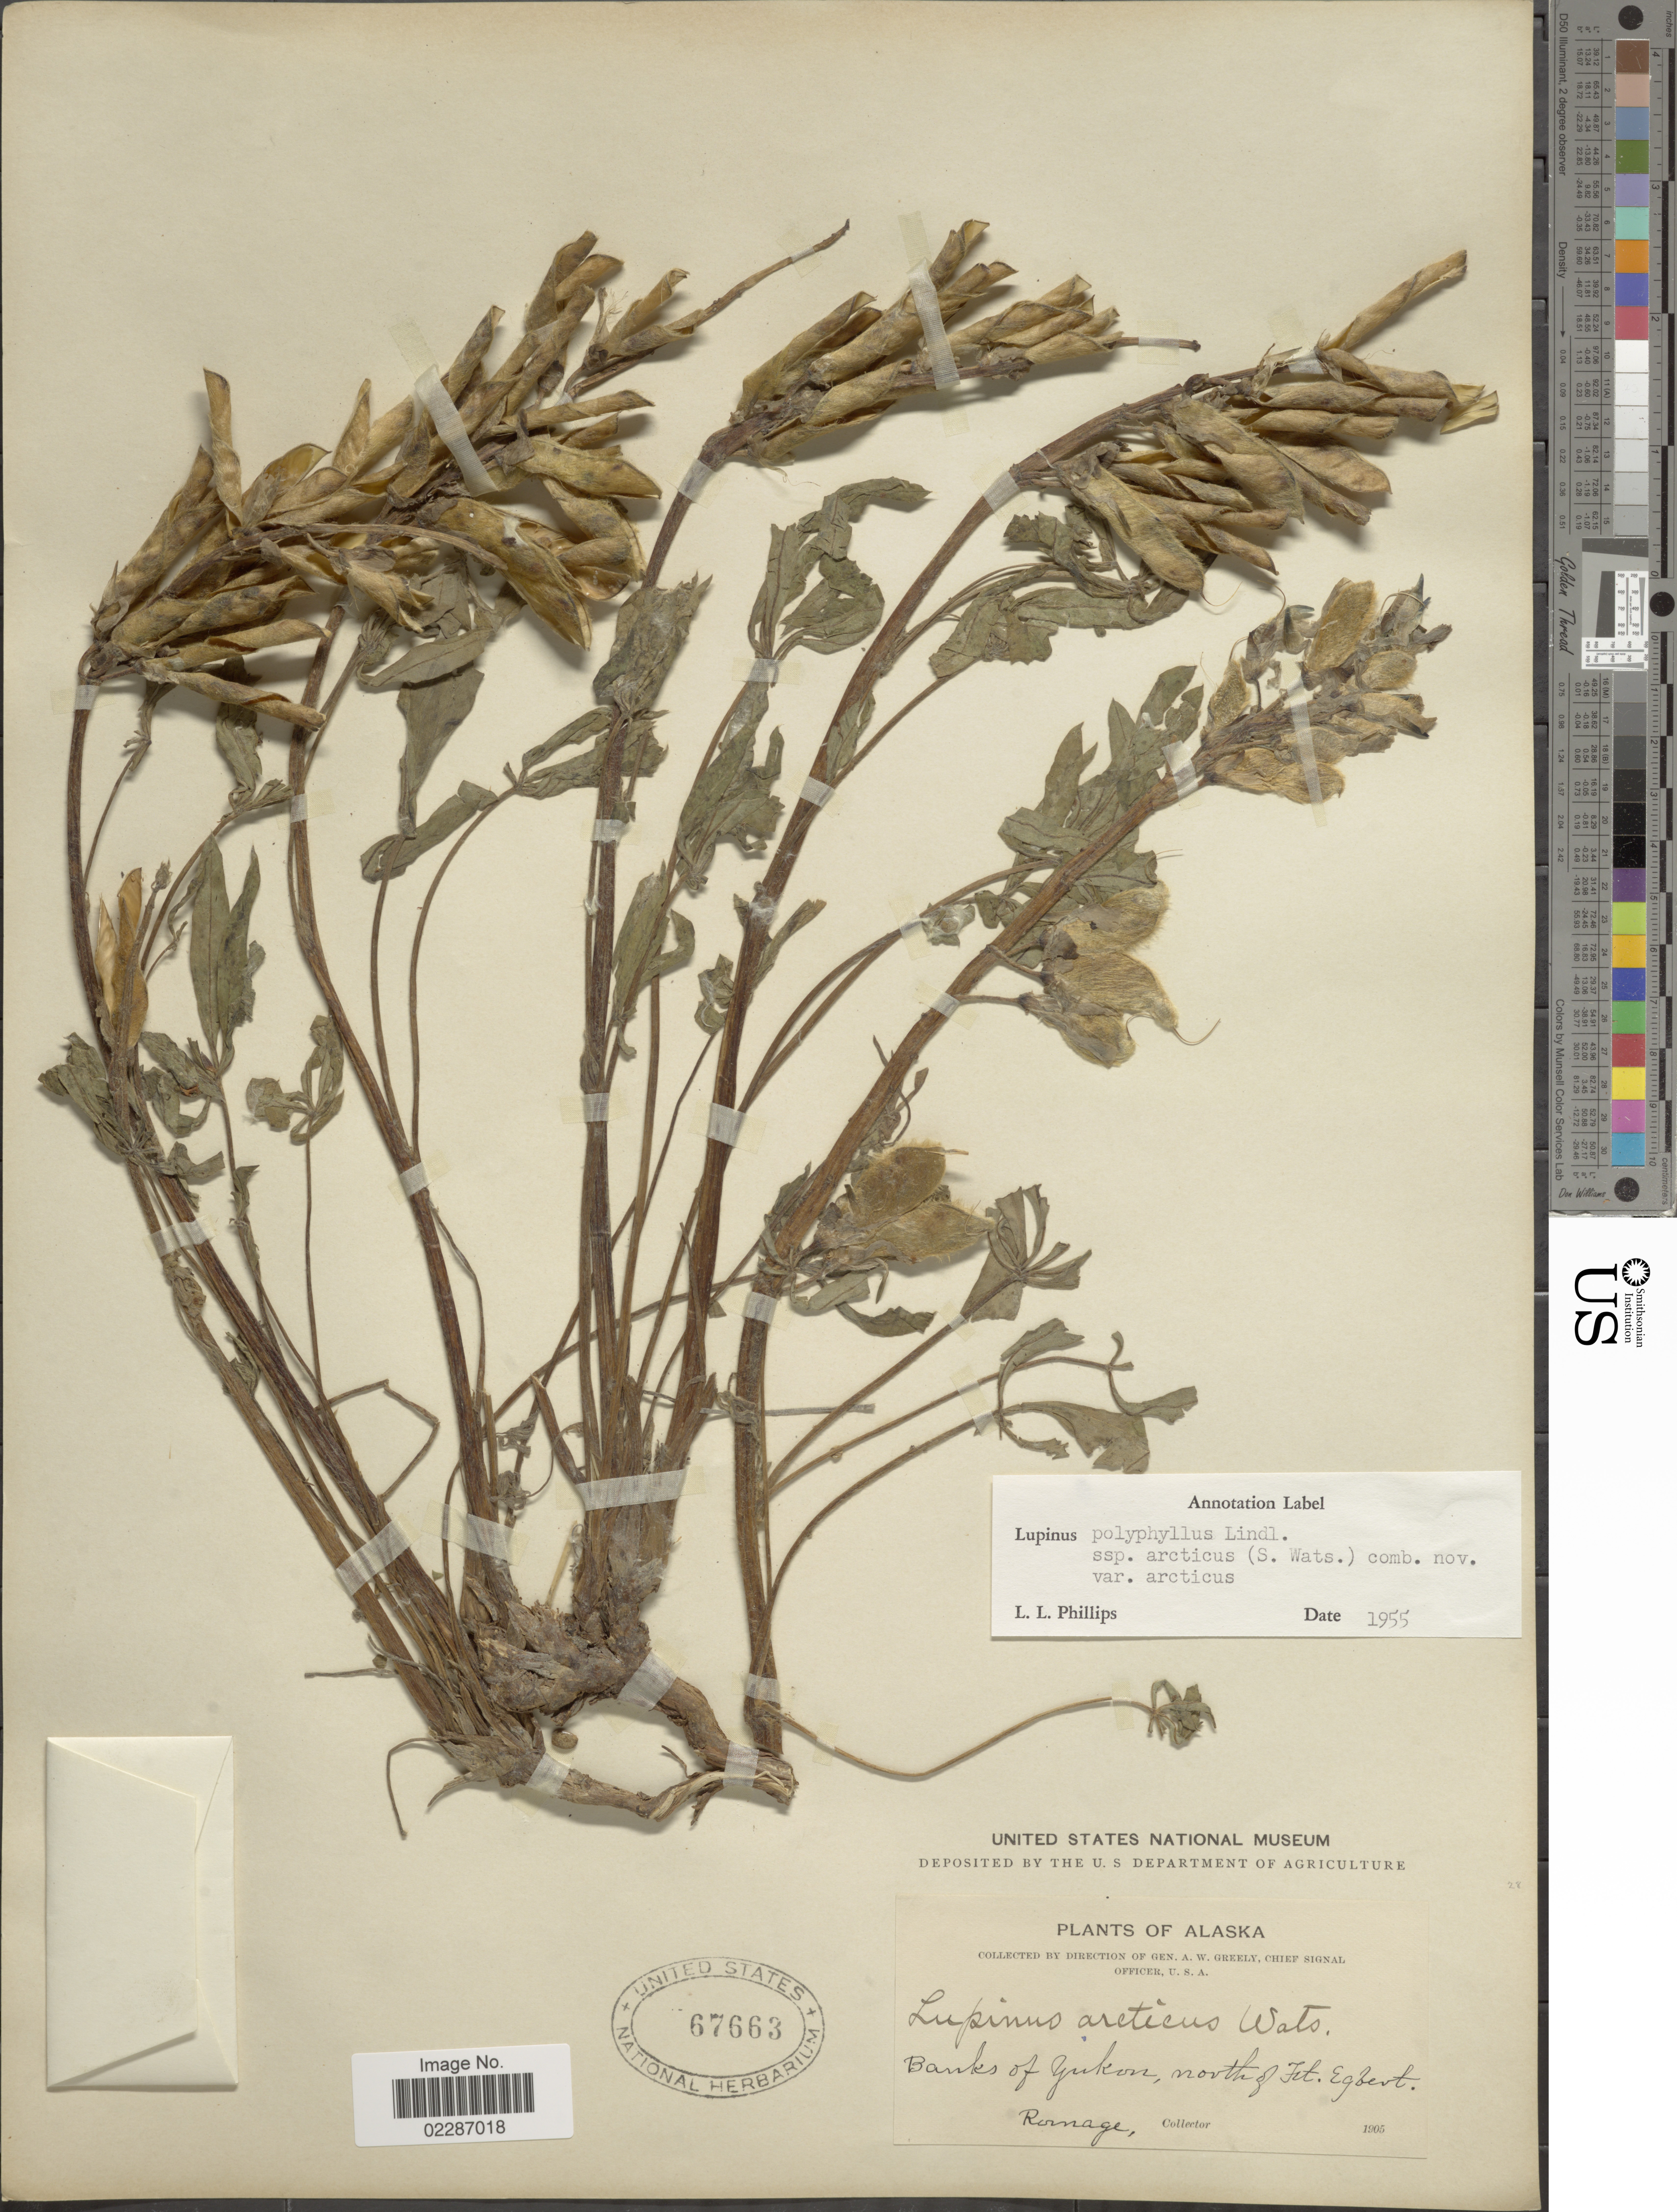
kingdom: Plantae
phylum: Tracheophyta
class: Magnoliopsida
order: Fabales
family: Fabaceae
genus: Lupinus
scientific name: Lupinus arcticus subsp. arcticus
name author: S. Watson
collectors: Romage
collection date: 1905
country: United States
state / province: Alaska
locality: Banks of Yukon, north of Ft. Egbert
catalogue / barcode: US 67663